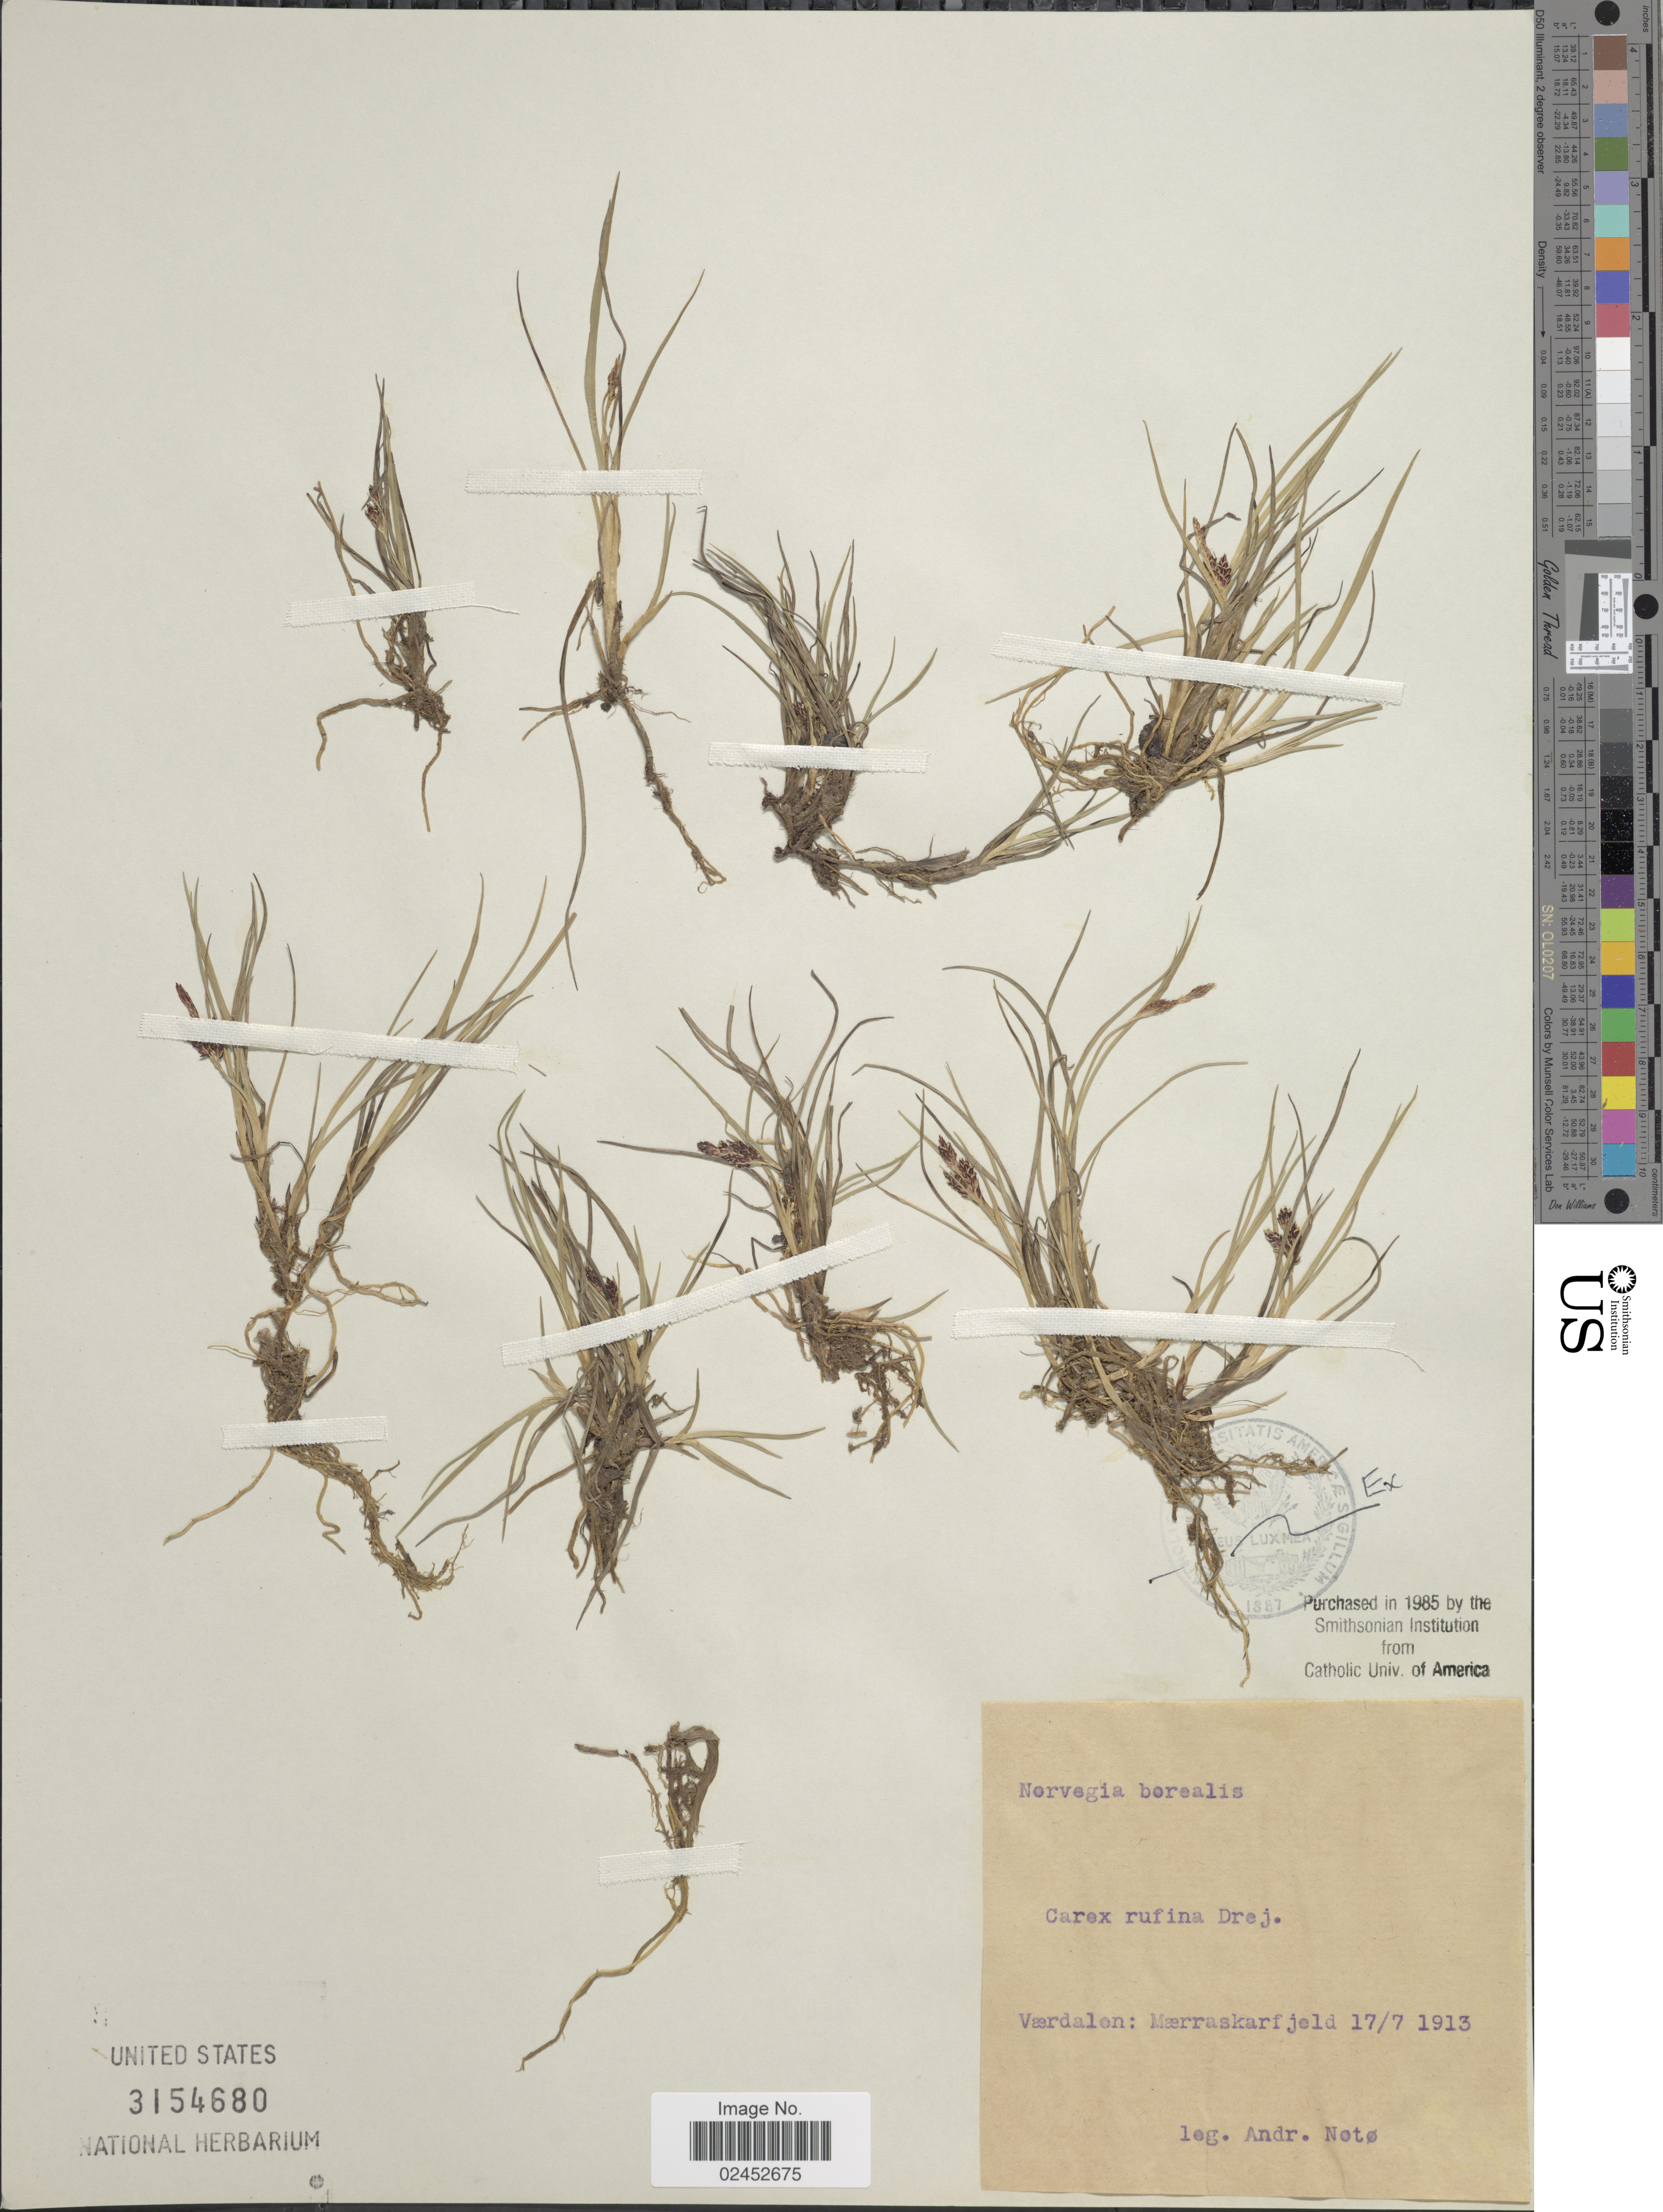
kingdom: Plantae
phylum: Tracheophyta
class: Liliopsida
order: Poales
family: Cyperaceae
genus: Carex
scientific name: Carex rufina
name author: Drejer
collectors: A. Noto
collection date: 1913-07-17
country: Norway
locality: Værdalen: Mærraskarfjeld.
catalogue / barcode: US 3154680